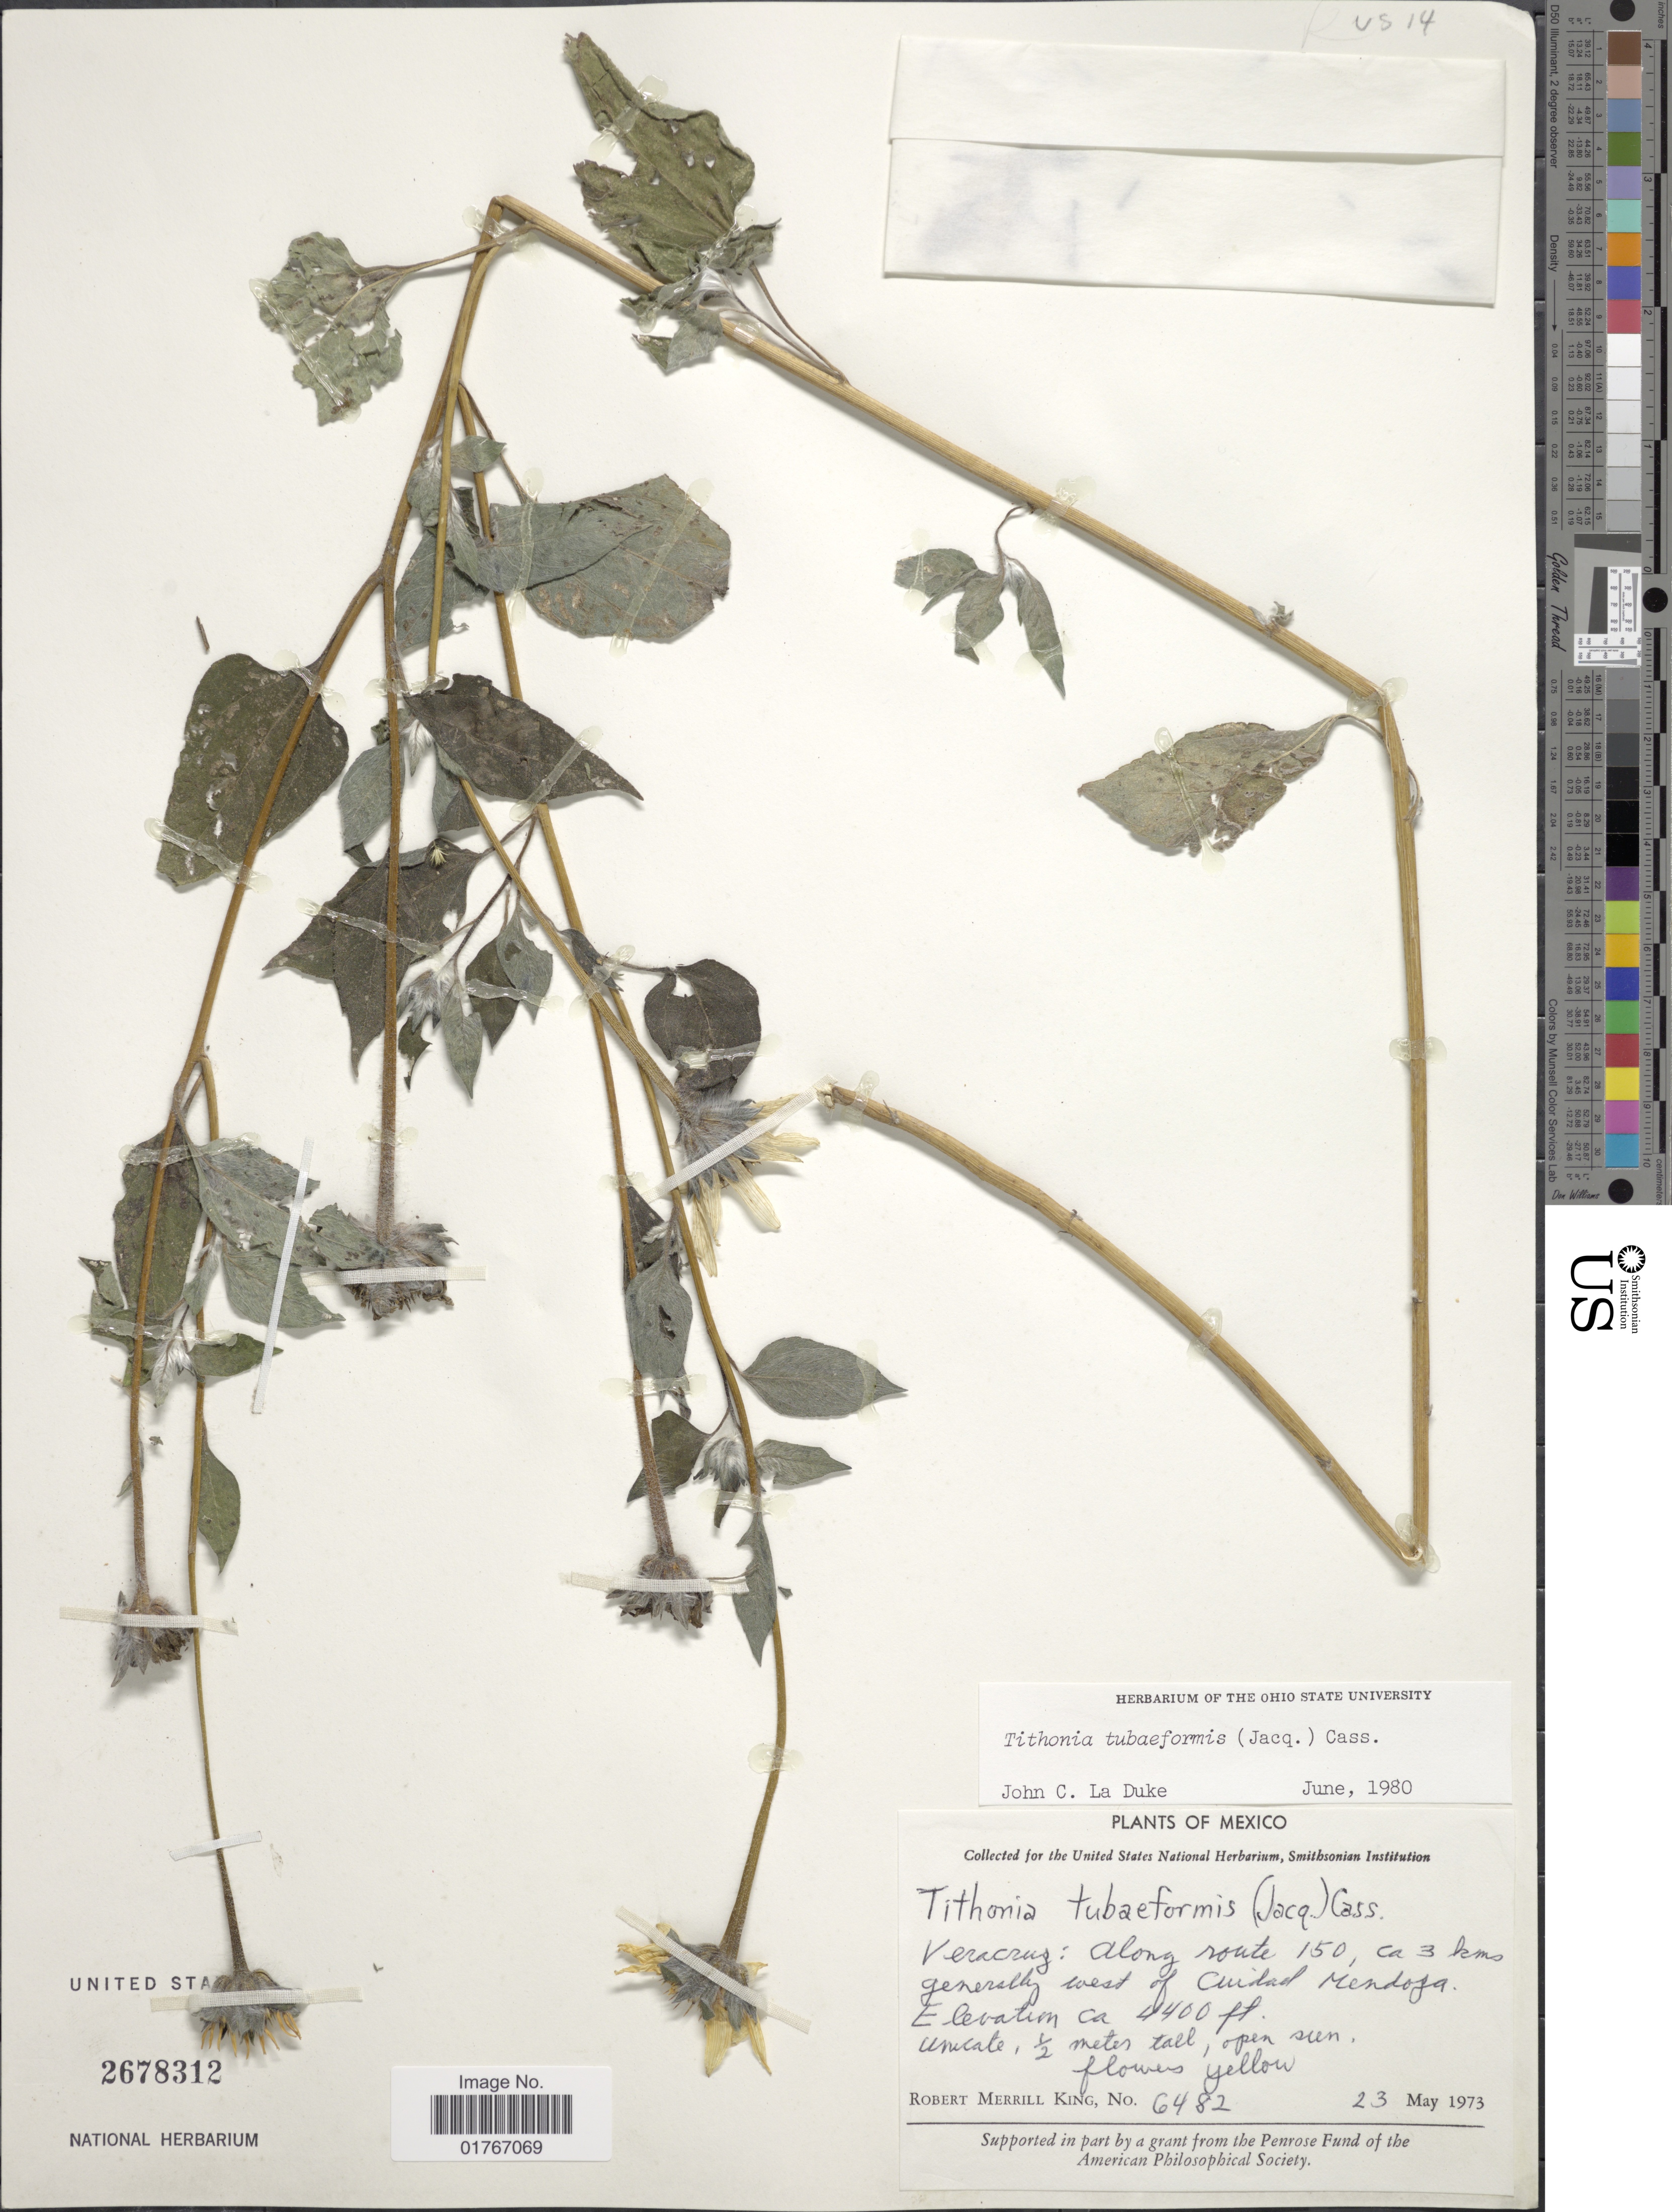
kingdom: Plantae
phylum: Tracheophyta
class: Magnoliopsida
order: Asterales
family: Asteraceae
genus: Tithonia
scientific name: Tithonia tubaeformis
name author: (Jacq.) Cass.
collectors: R. M. King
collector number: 6482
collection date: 1973-05-23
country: Mexico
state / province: Veracruz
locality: Veracruz: along route 150, ca 3 kms generally west of Cuidad Mendoza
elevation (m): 1341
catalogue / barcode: US 2678312